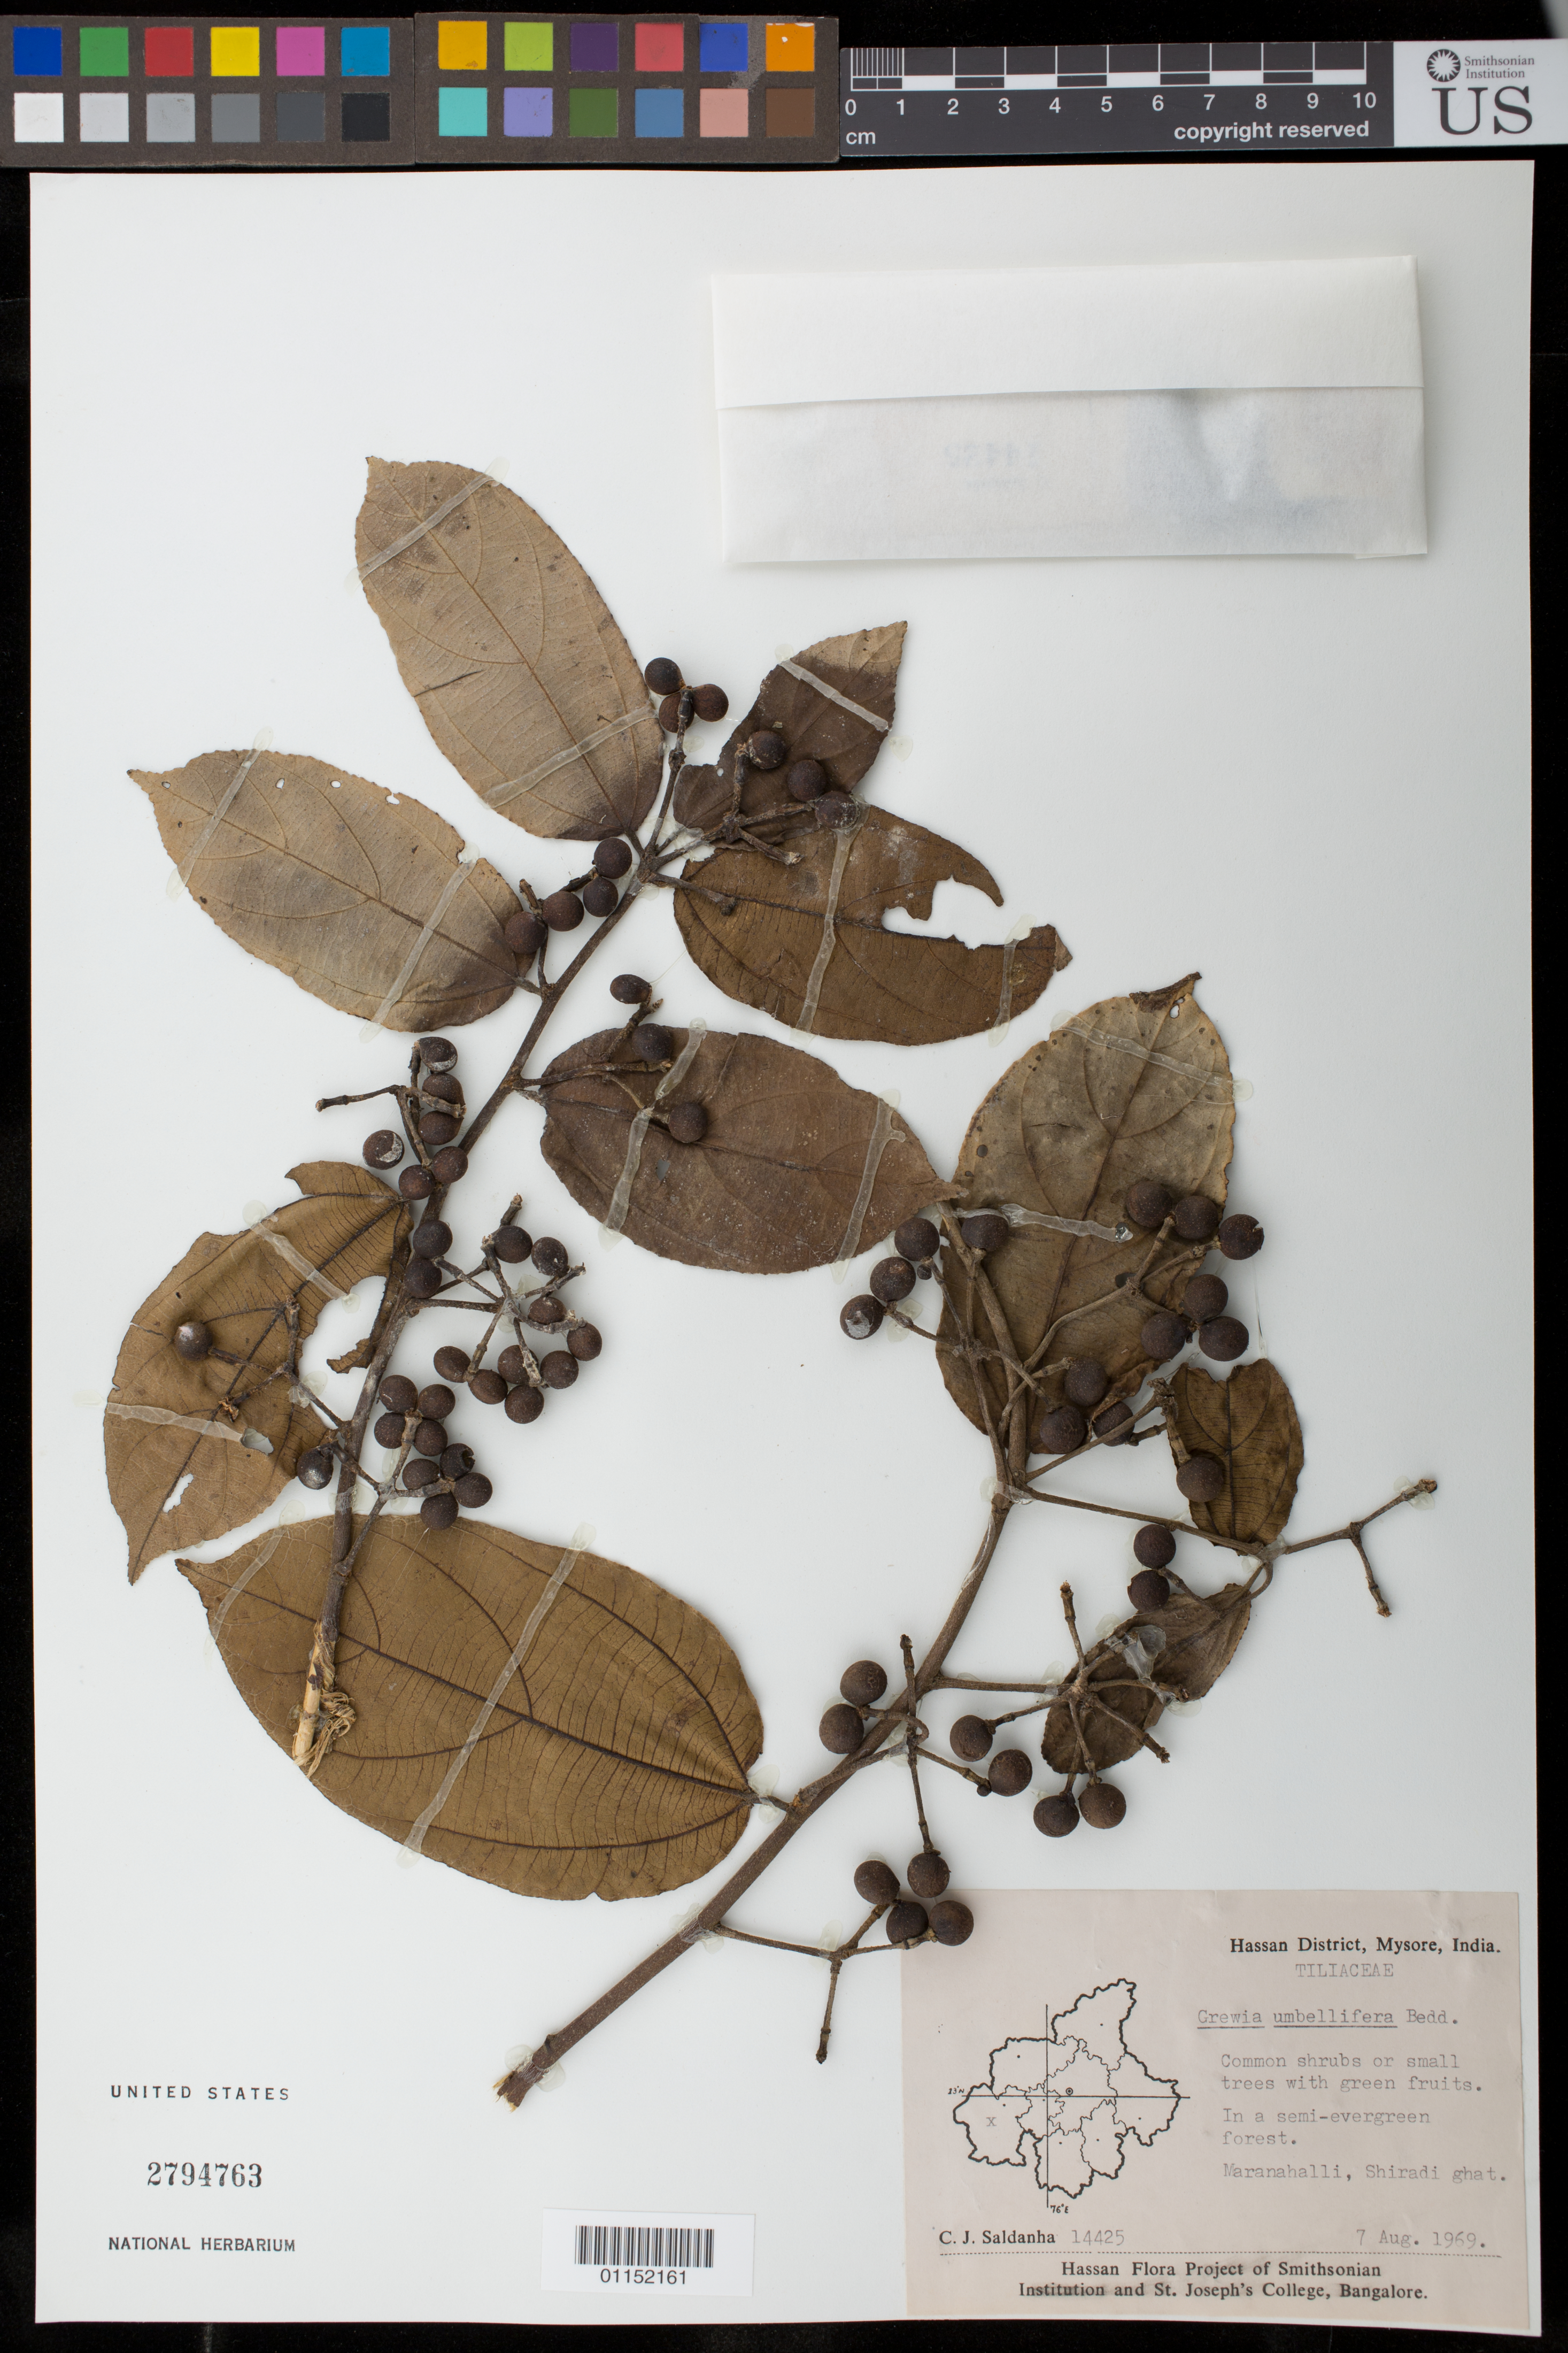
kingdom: Plantae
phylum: Tracheophyta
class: Magnoliopsida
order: Malvales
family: Malvaceae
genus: Grewia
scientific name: Grewia umbellifera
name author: Bedd.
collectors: C. J. Saldanha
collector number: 14425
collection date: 1969-08-07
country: India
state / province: Karnataka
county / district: Hassan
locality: Maranahalli, Shiradi ghat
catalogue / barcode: US 2794763